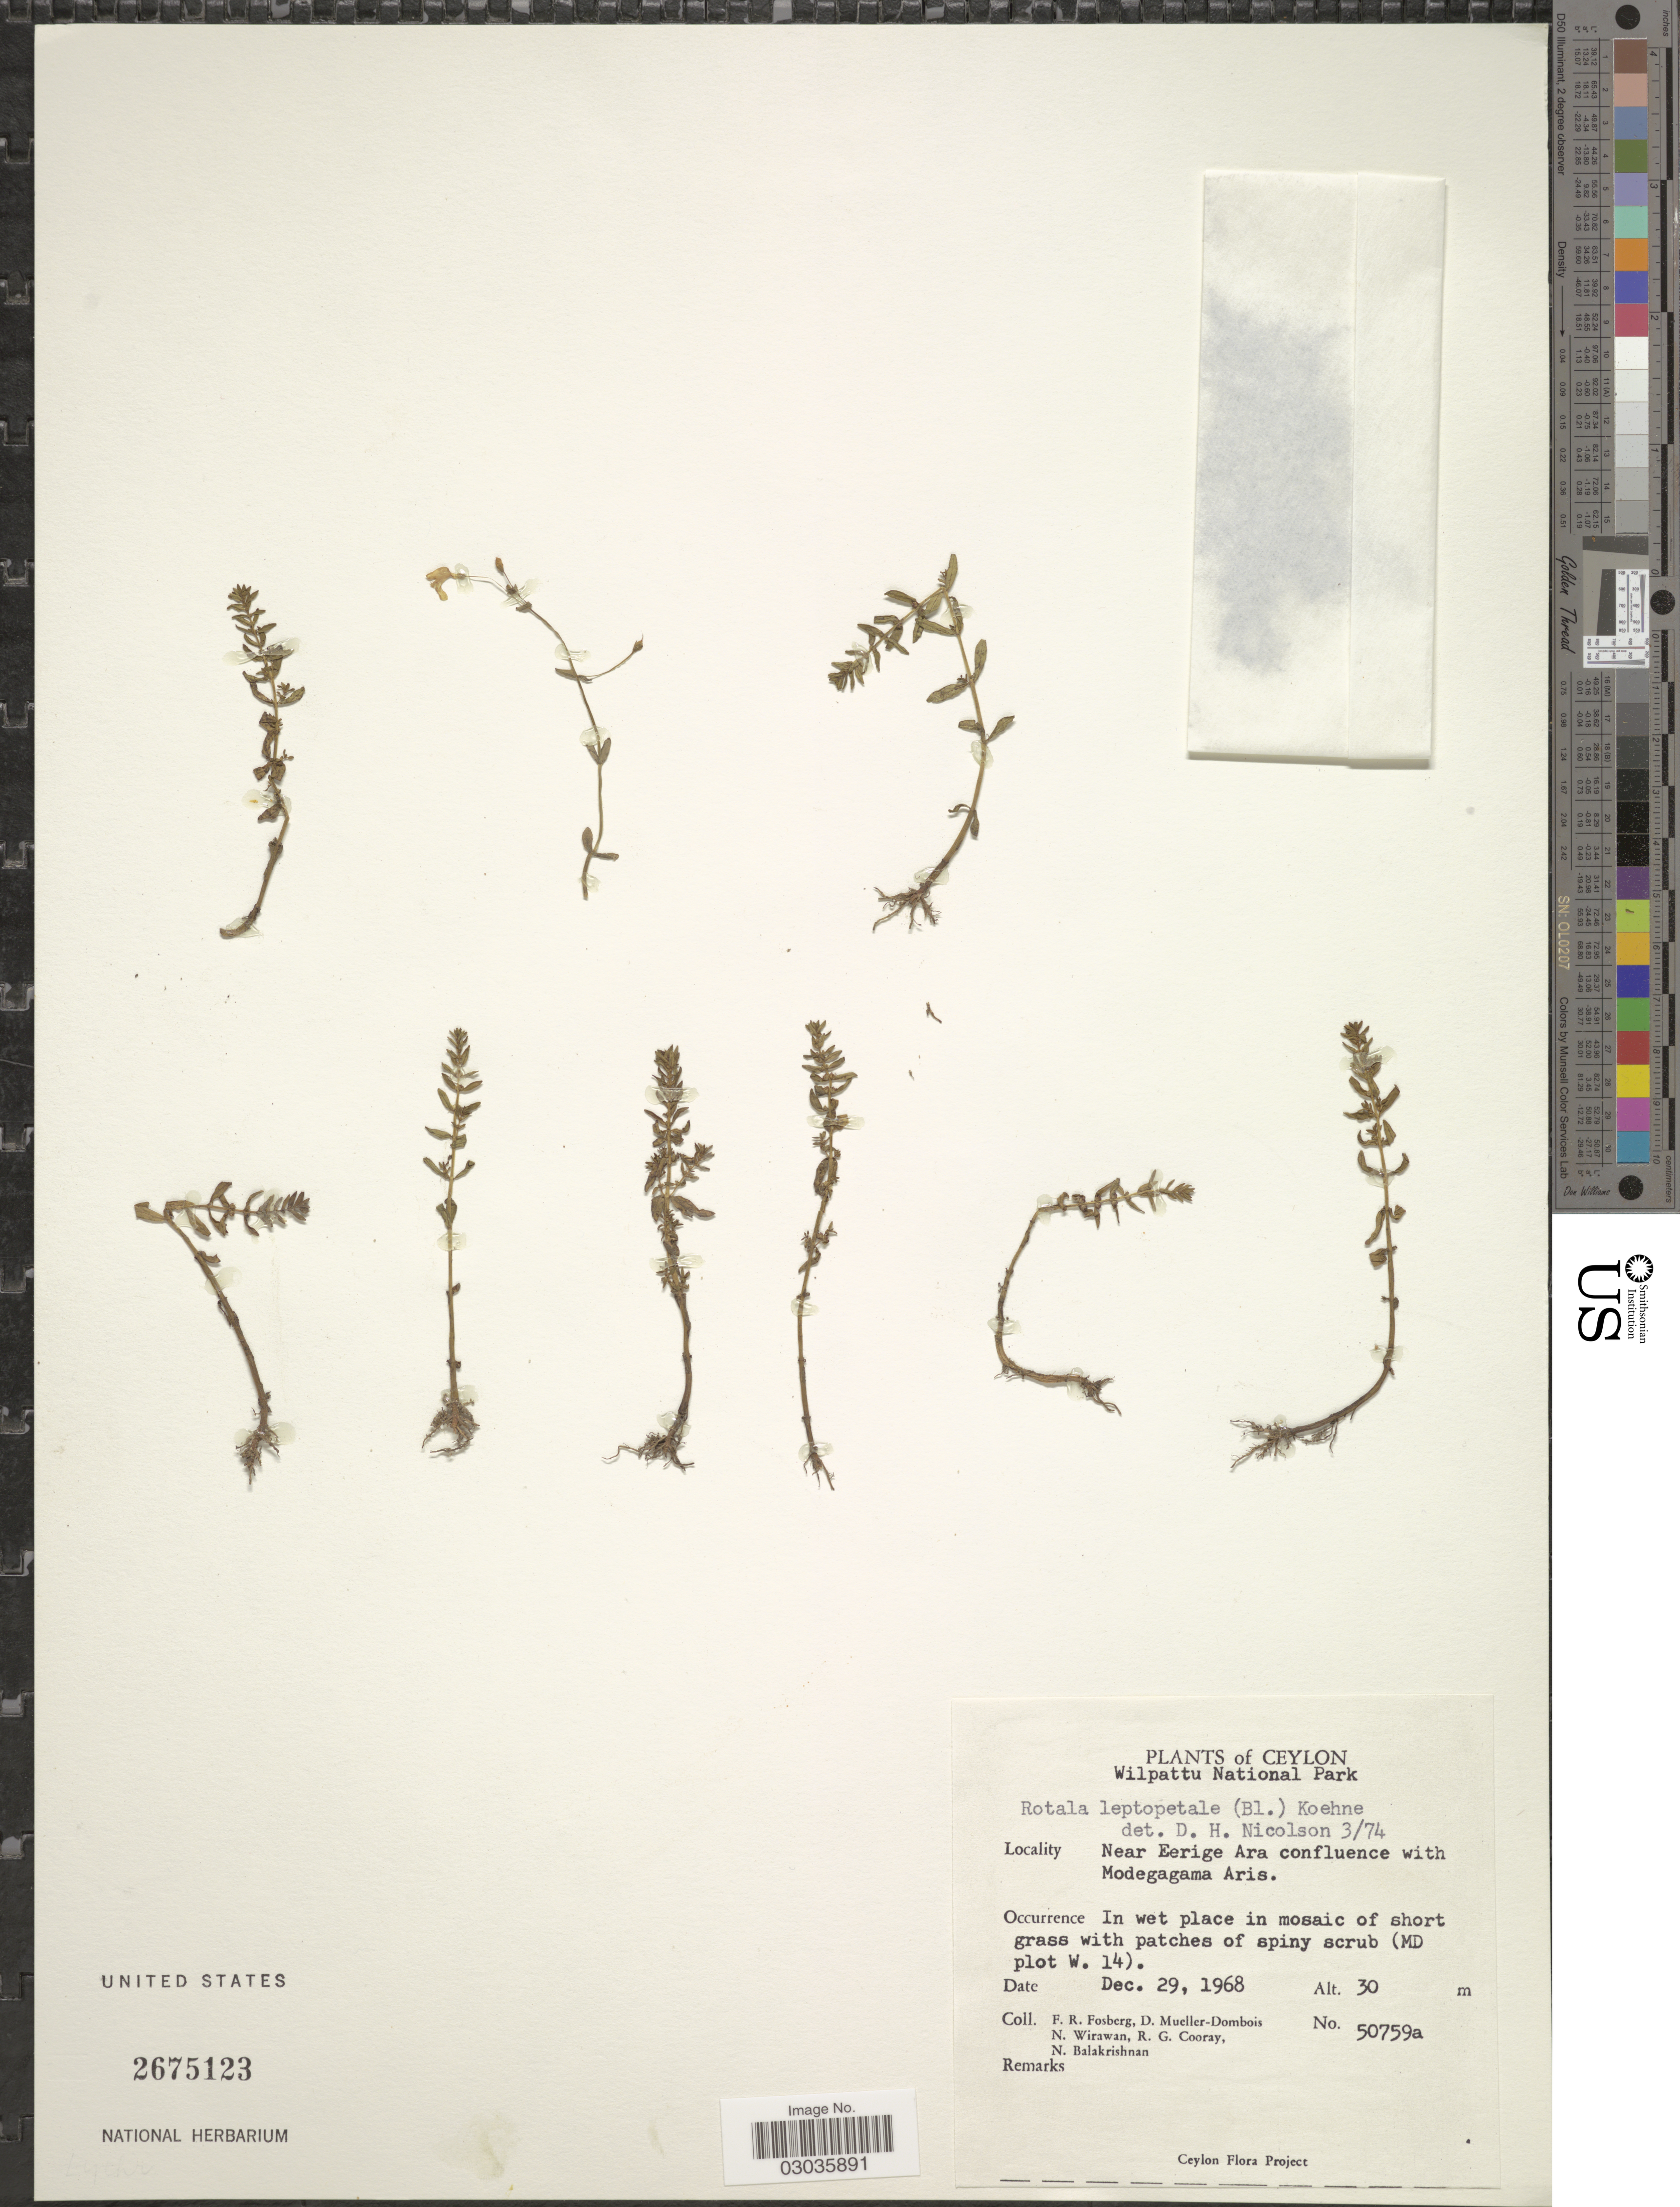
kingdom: Plantae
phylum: Tracheophyta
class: Magnoliopsida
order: Myrtales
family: Lythraceae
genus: Rotala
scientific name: Rotala rosea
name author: (Poir.) C.D.K. Cook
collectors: F. R. Fosberg, D. Mueller-Dombois, N. Wirawan, R. Cooray & N. Balakrishnan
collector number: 50759a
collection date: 1968-12-29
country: Sri Lanka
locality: Ceylon. Wilpattu National Park. Near Eerige Ara confluence with Modegagama Aris. In wet place in mosaic of short grass with patches of spiny scrub (MD plot W. 14).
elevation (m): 30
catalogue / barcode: US 2675123